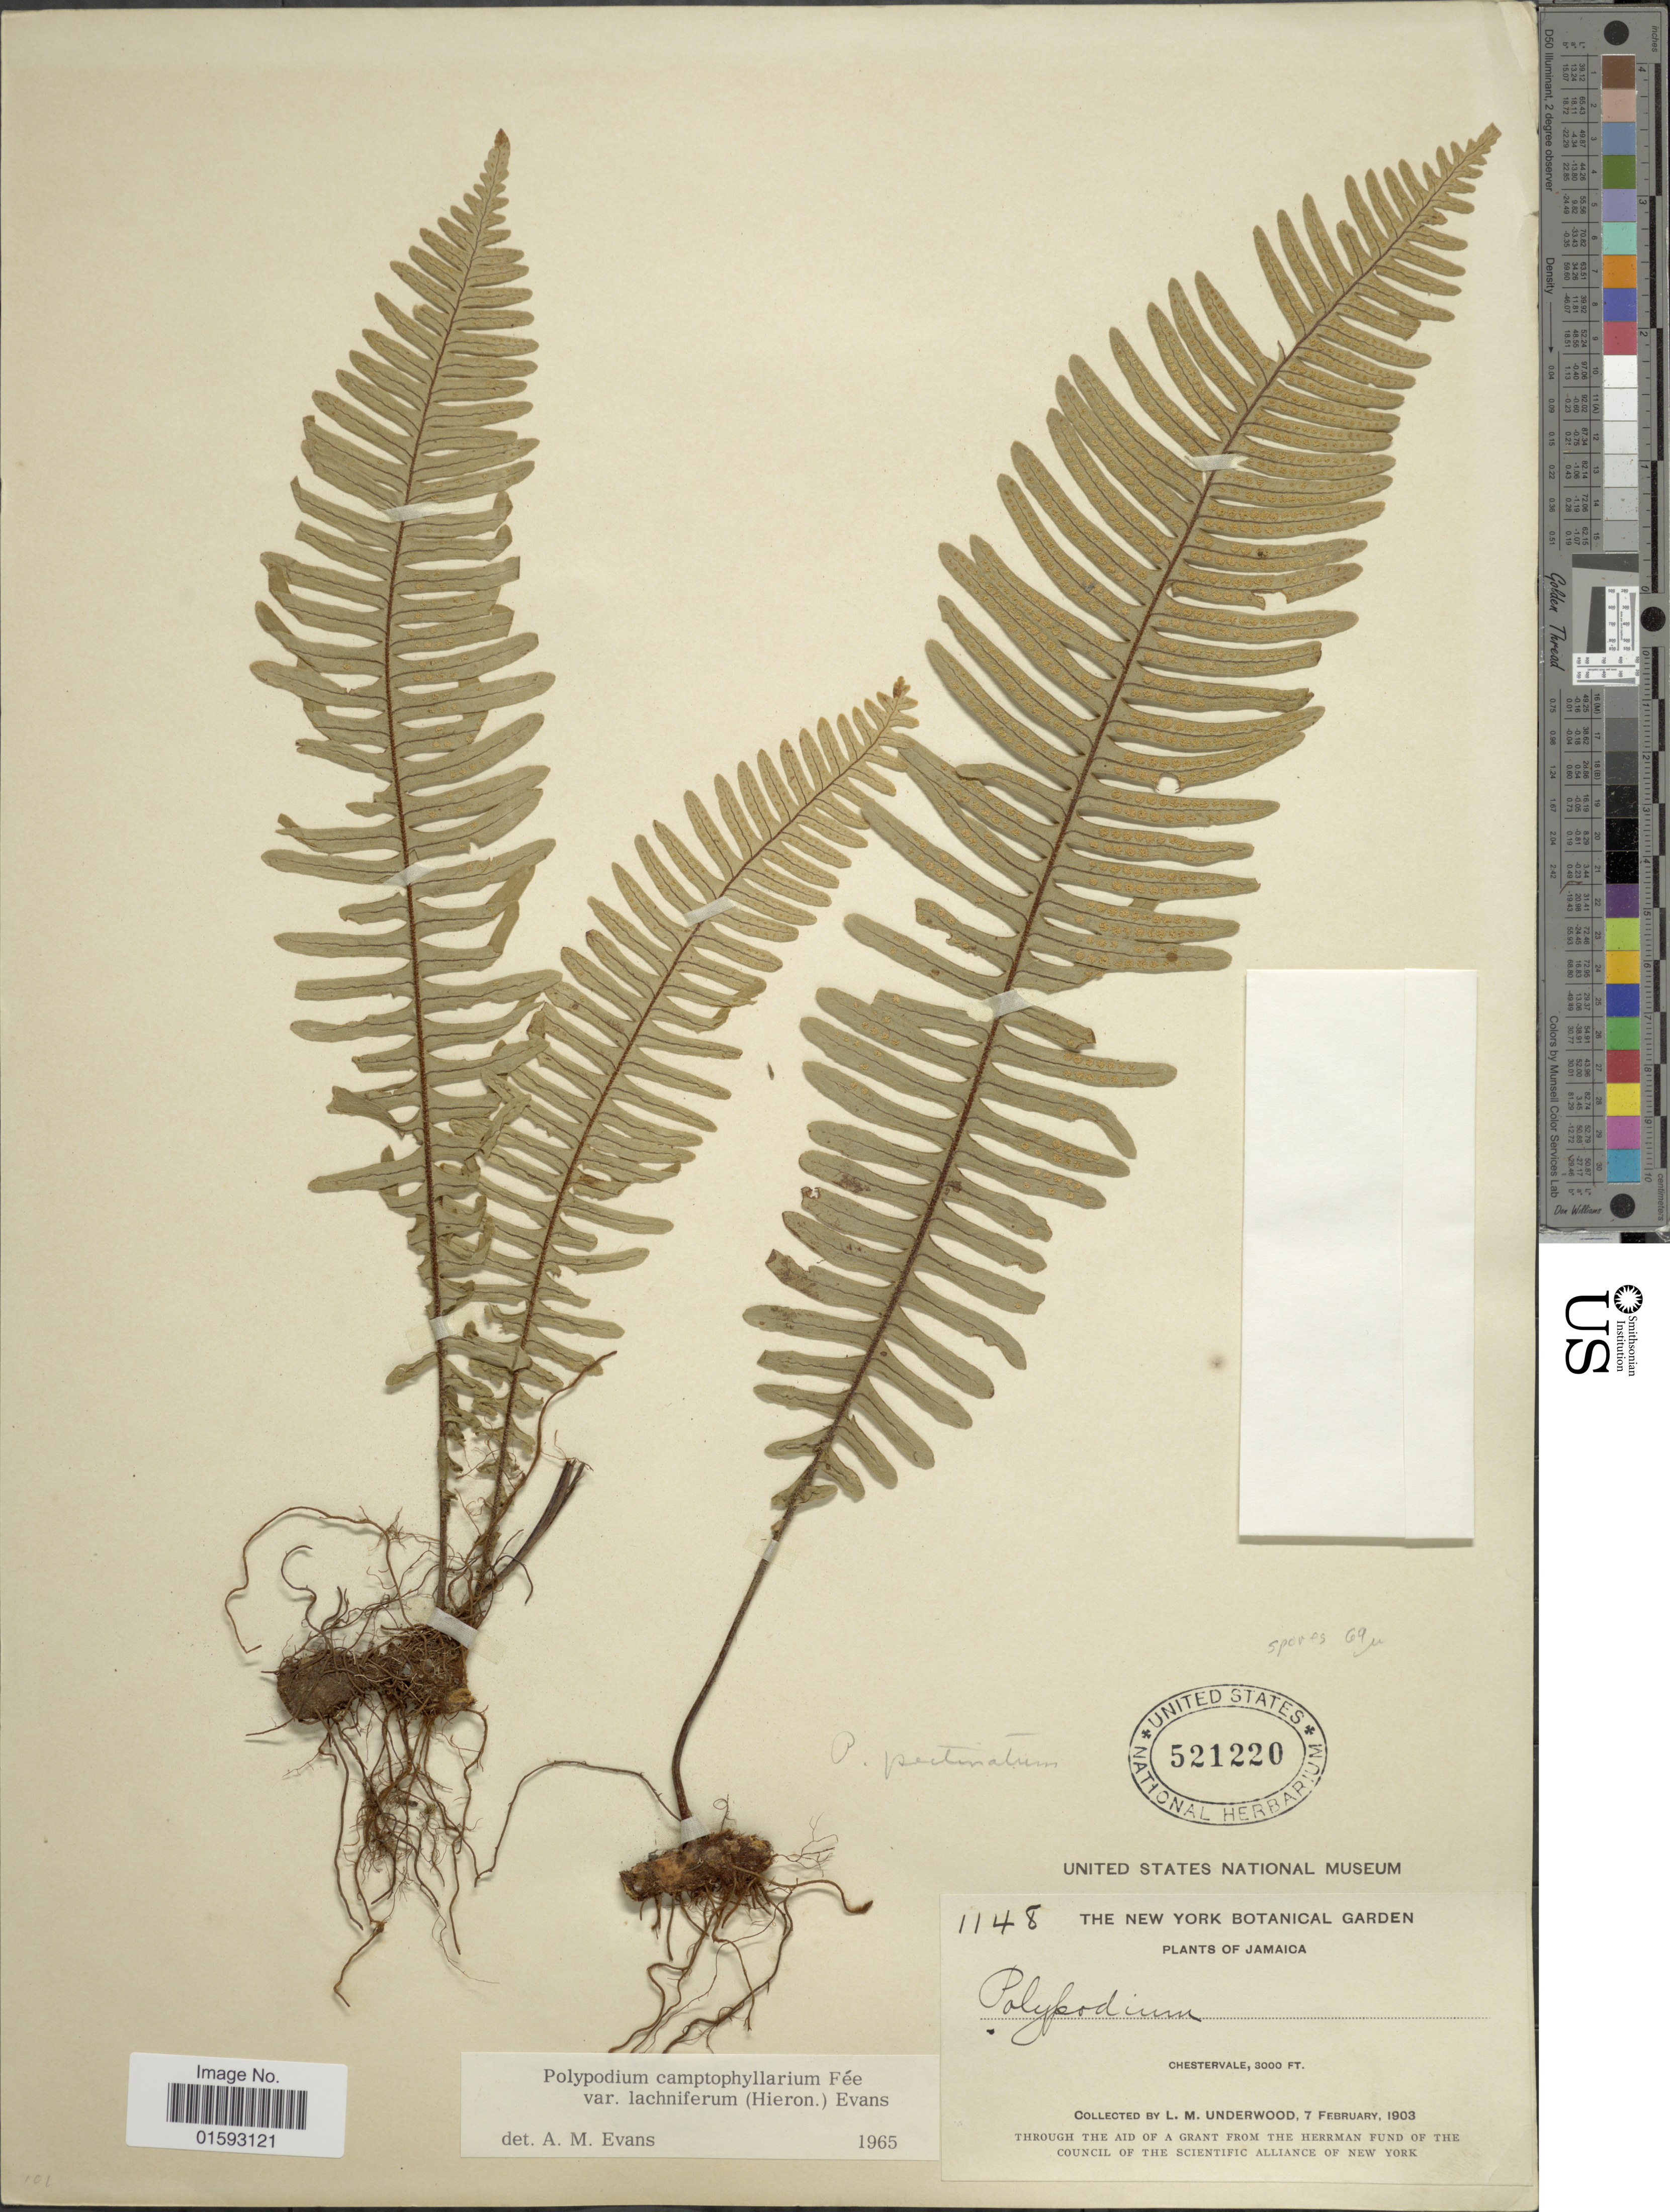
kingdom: Plantae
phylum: Tracheophyta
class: Polypodiopsida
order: Polypodiales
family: Polypodiaceae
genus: Pecluma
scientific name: Pecluma camptophyllaria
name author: (Fée) M.G. Price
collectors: L. M. Underwood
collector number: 1148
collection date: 1903-02-07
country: Jamaica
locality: Chestervale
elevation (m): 914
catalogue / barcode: US 521220